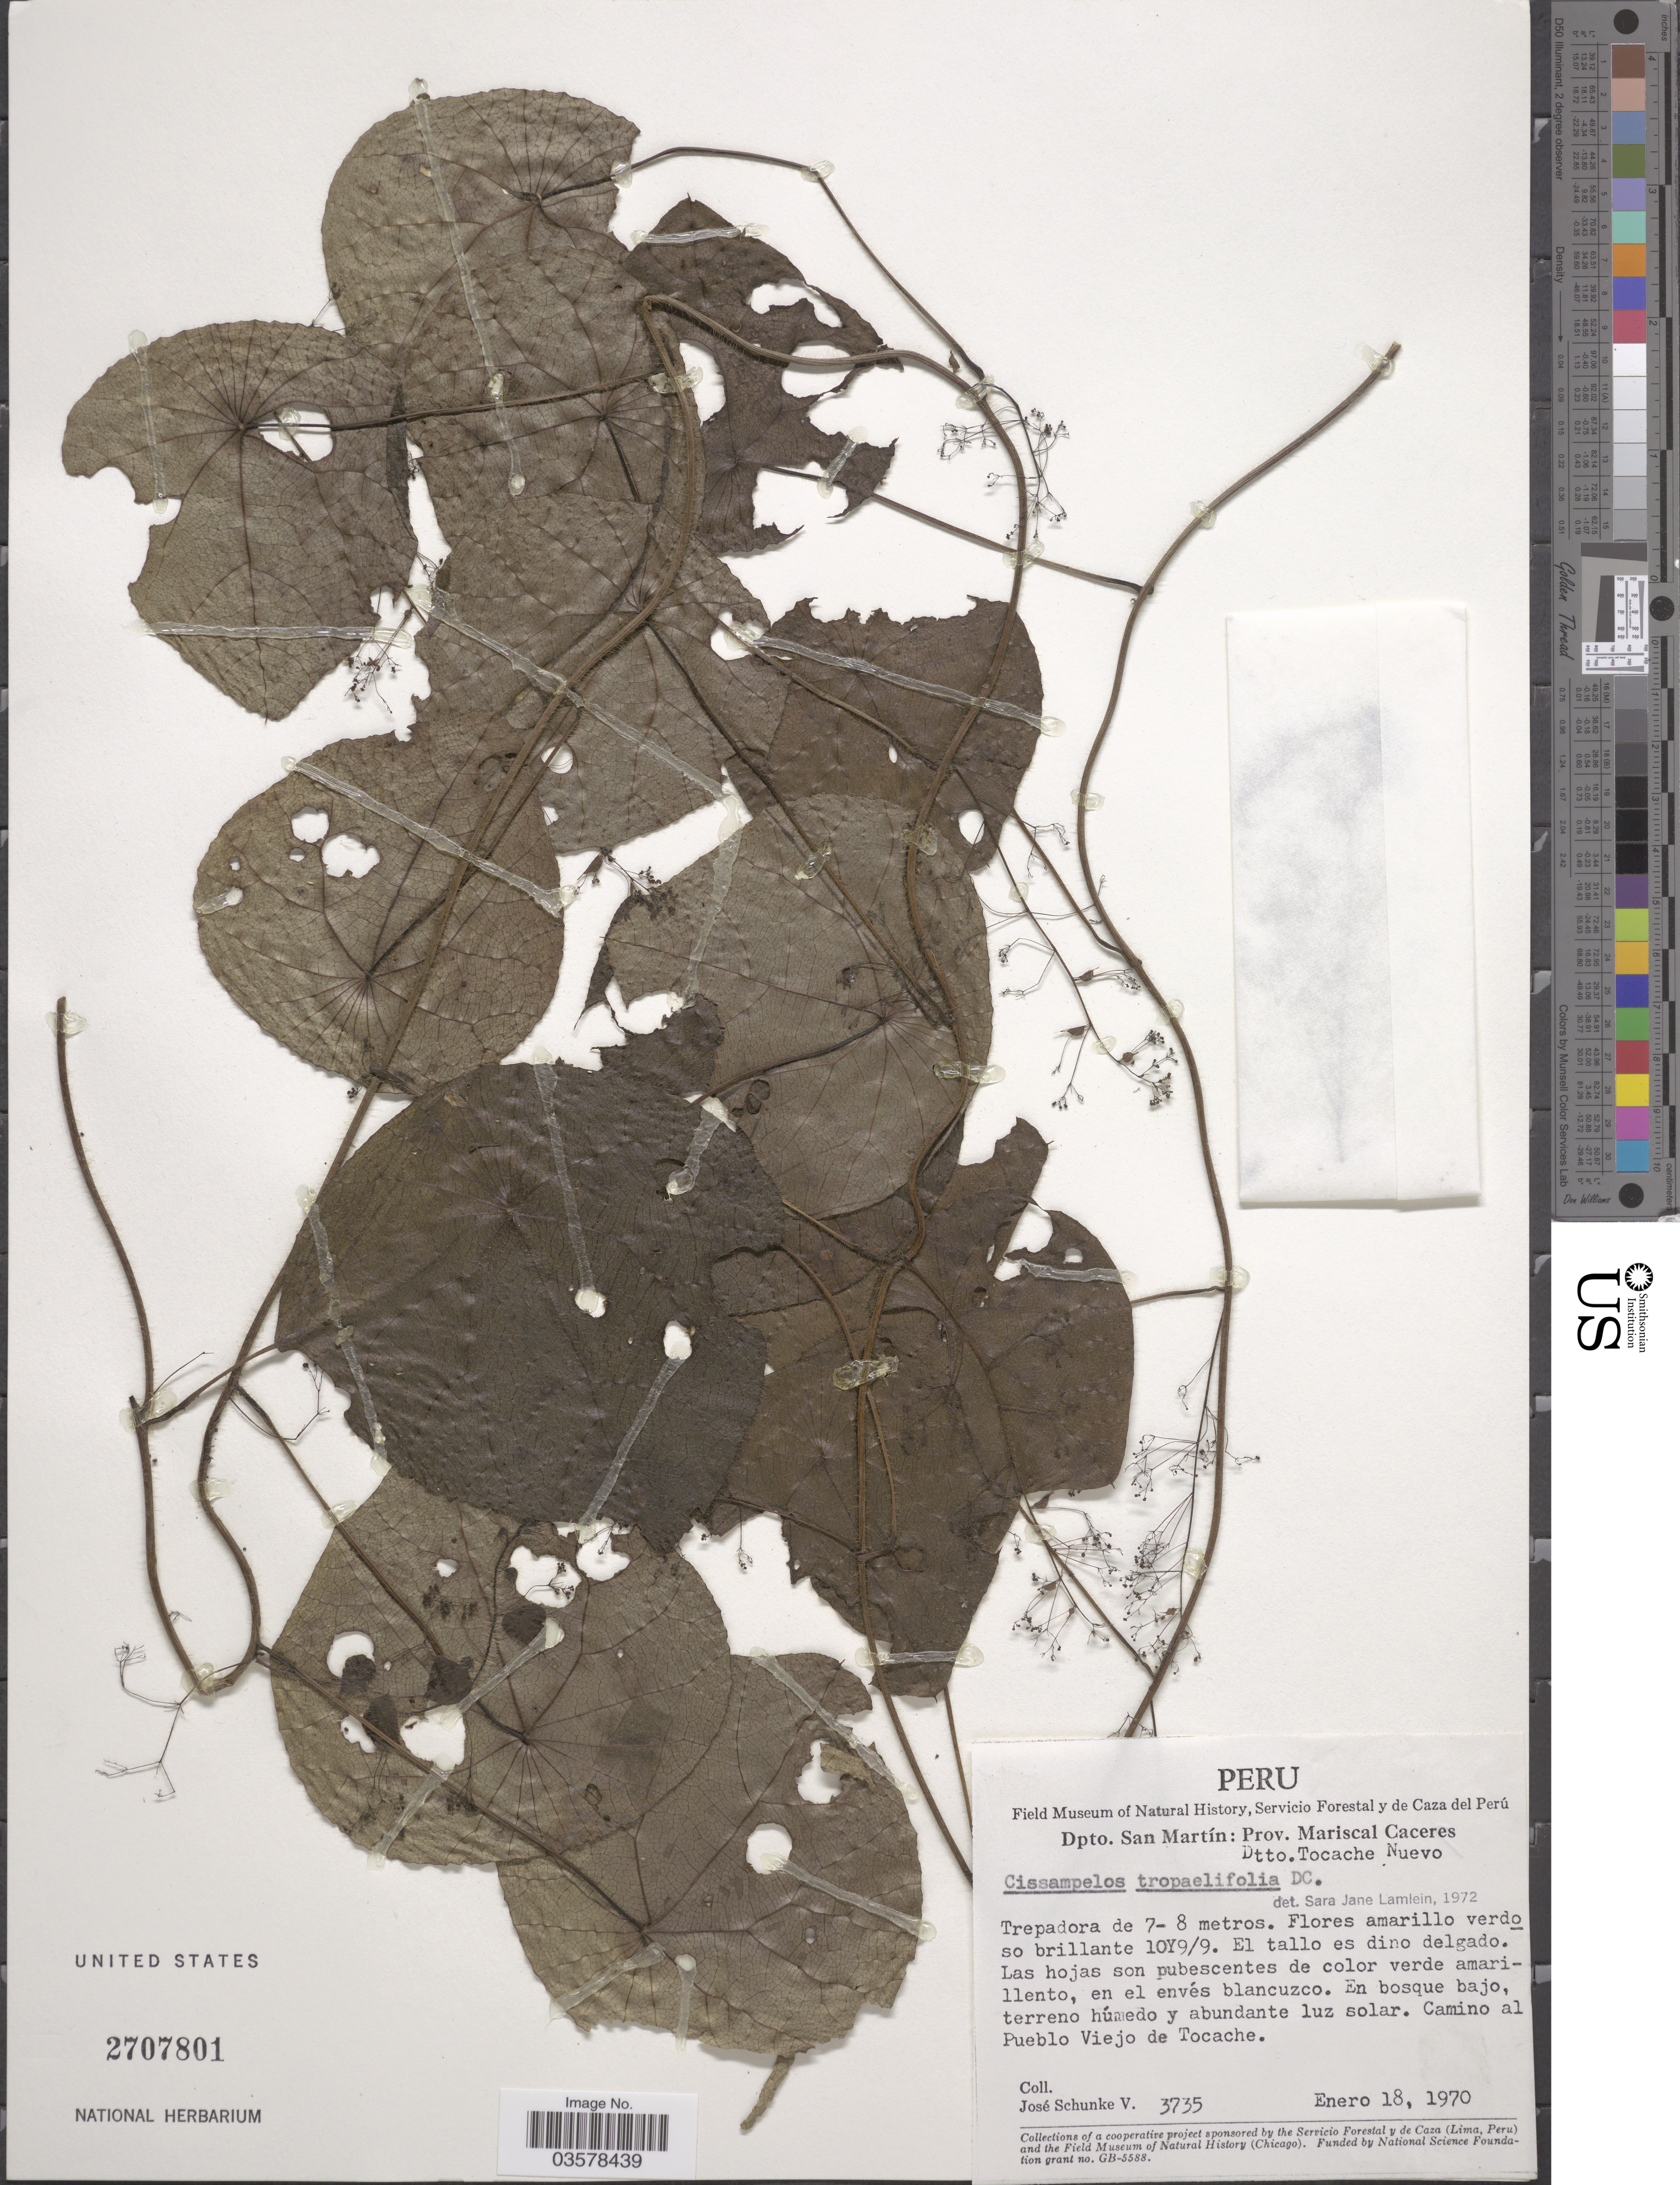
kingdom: Plantae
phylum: Tracheophyta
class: Magnoliopsida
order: Ranunculales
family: Menispermaceae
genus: Cissampelos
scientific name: Cissampelos tropaeolifolia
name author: DC.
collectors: J. Schunke Vigo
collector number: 3735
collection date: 1970-01-18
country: Peru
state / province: San Martín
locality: Dpto. San Martín: Prov. Mariscal Caceres, Dtto. Tocache Nuevo. Camino al Pueblo Viejo de Tocache.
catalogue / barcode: US 2707801